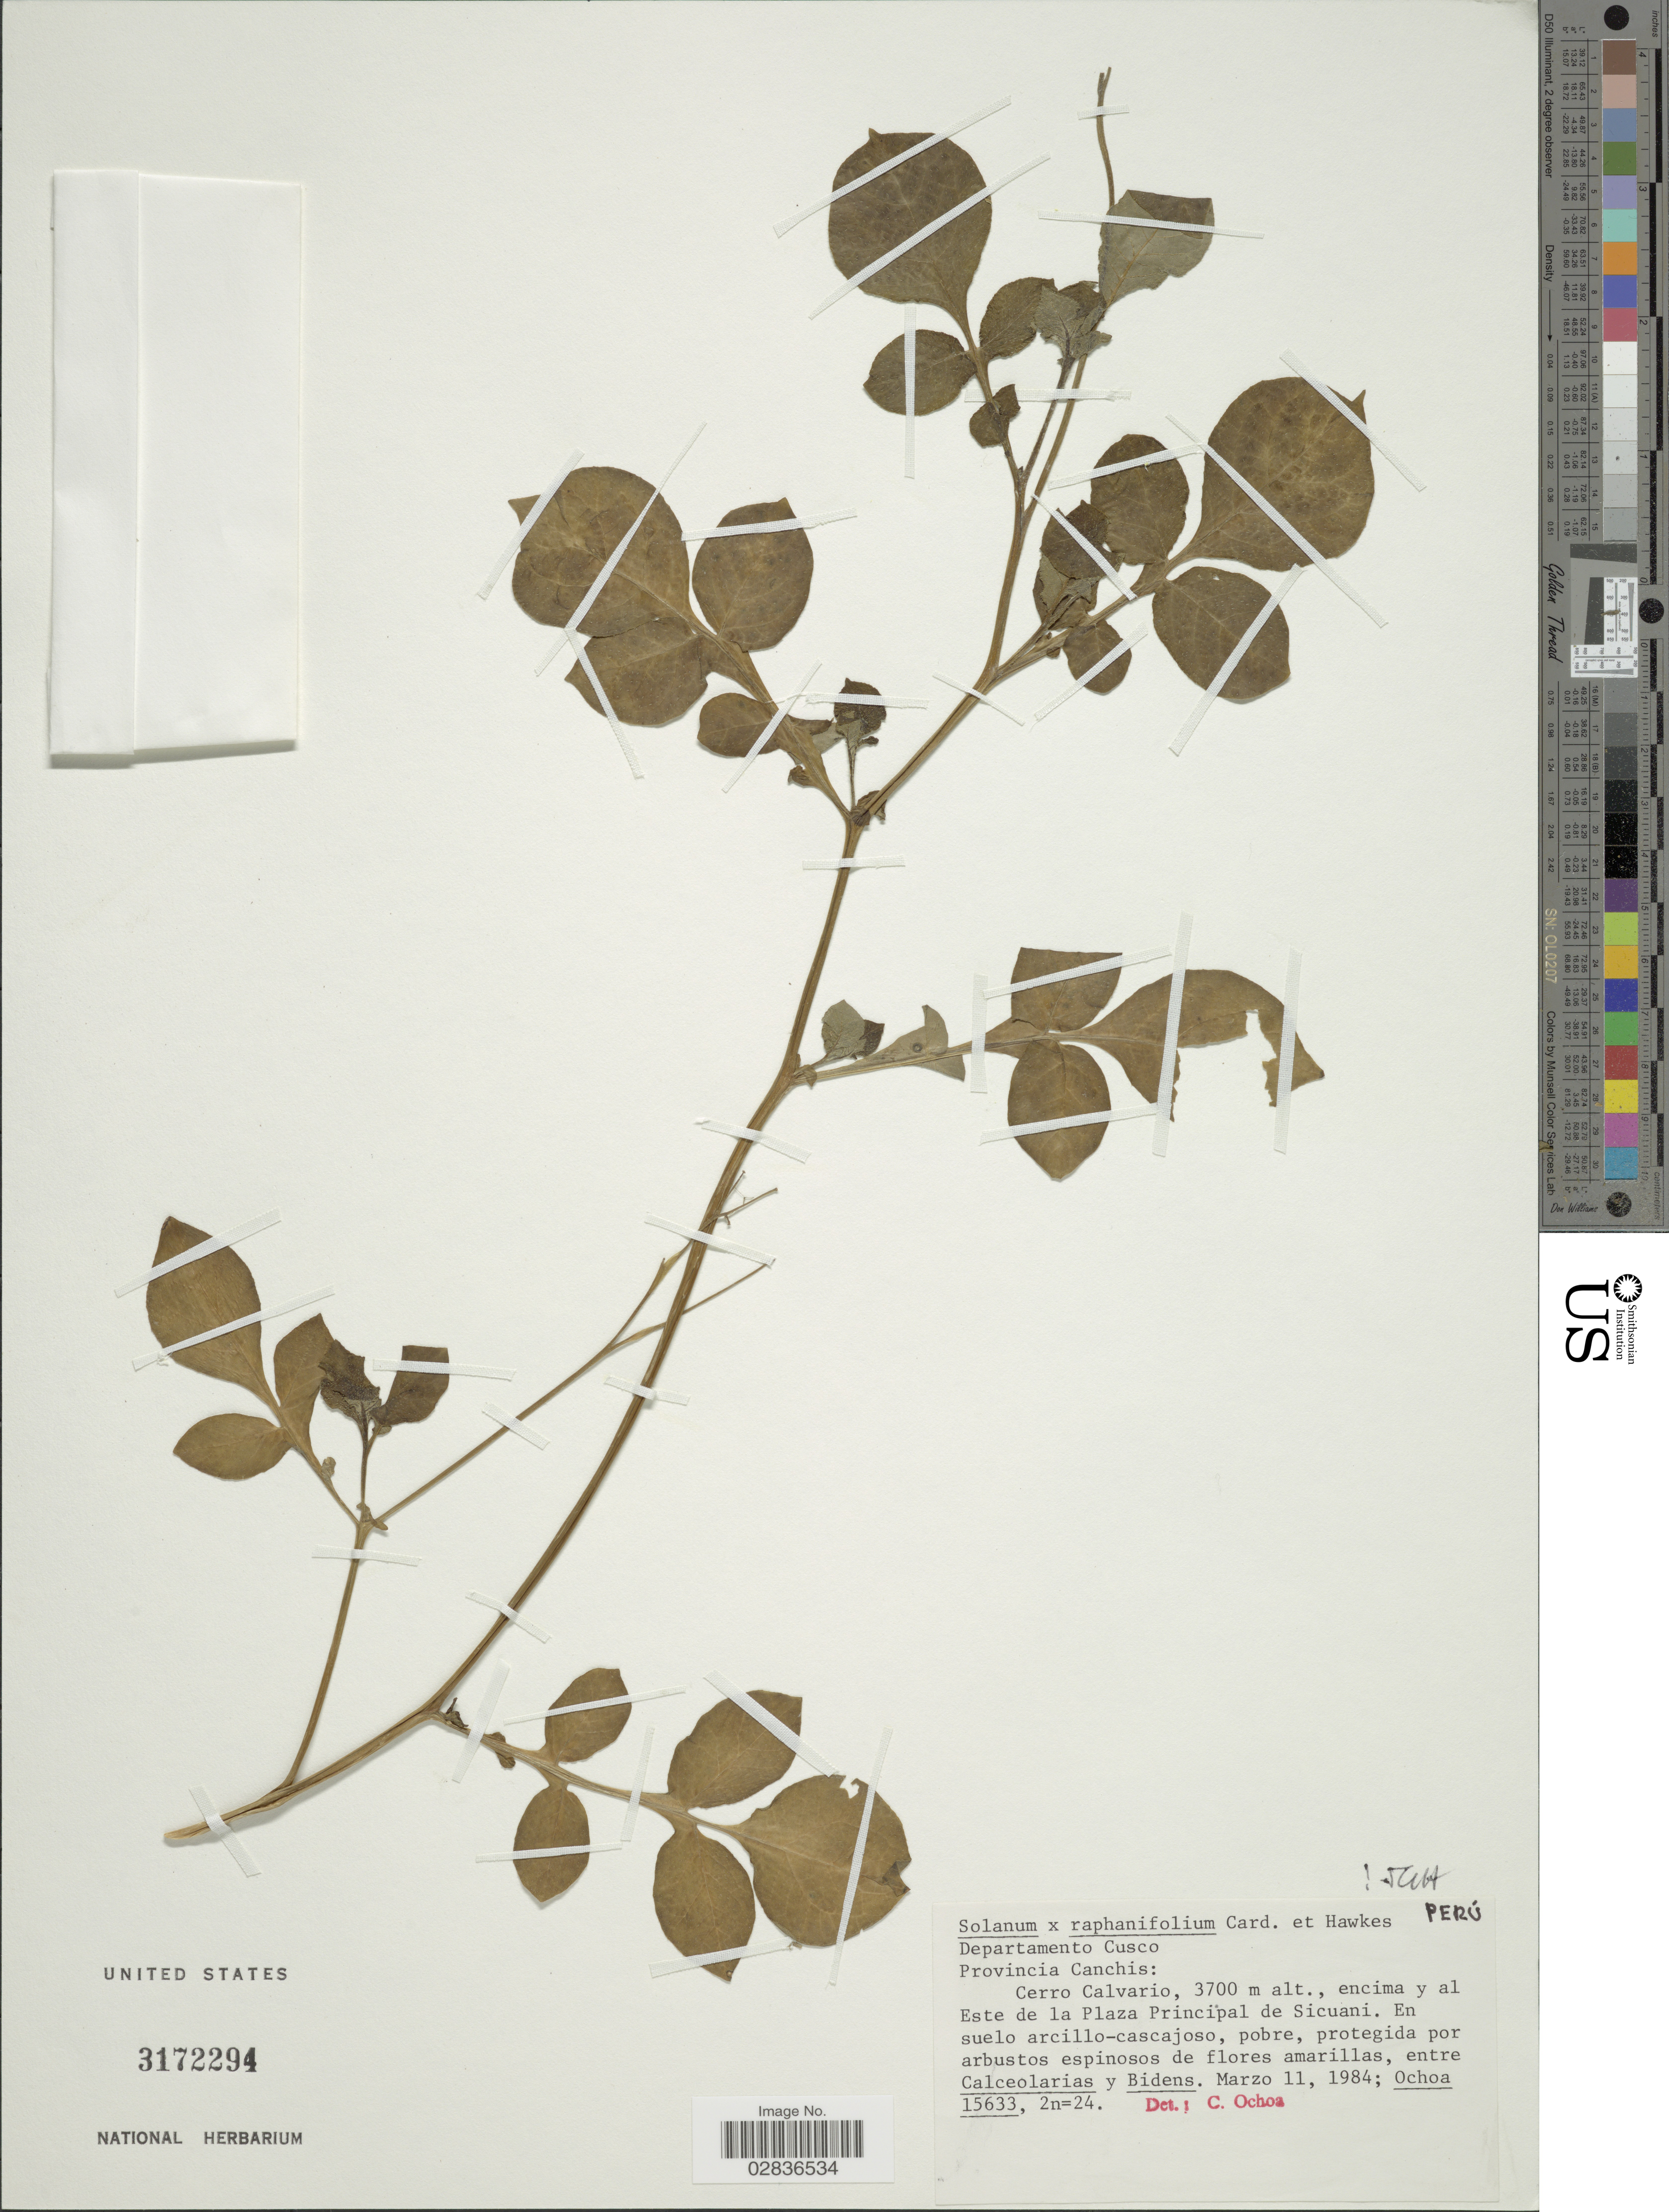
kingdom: Plantae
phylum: Tracheophyta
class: Magnoliopsida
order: Solanales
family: Solanaceae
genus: Solanum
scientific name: Solanum raphanifolium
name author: Cárdenas & Hawkes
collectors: -. Ochoa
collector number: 15633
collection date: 1984-03-11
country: Peru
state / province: Cusco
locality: Departamento Cusco. Provincia Canchis: Cerro Calvario, encima y al Este de la Plaza Principal de Sicuani.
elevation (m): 3700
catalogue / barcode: US 3172294